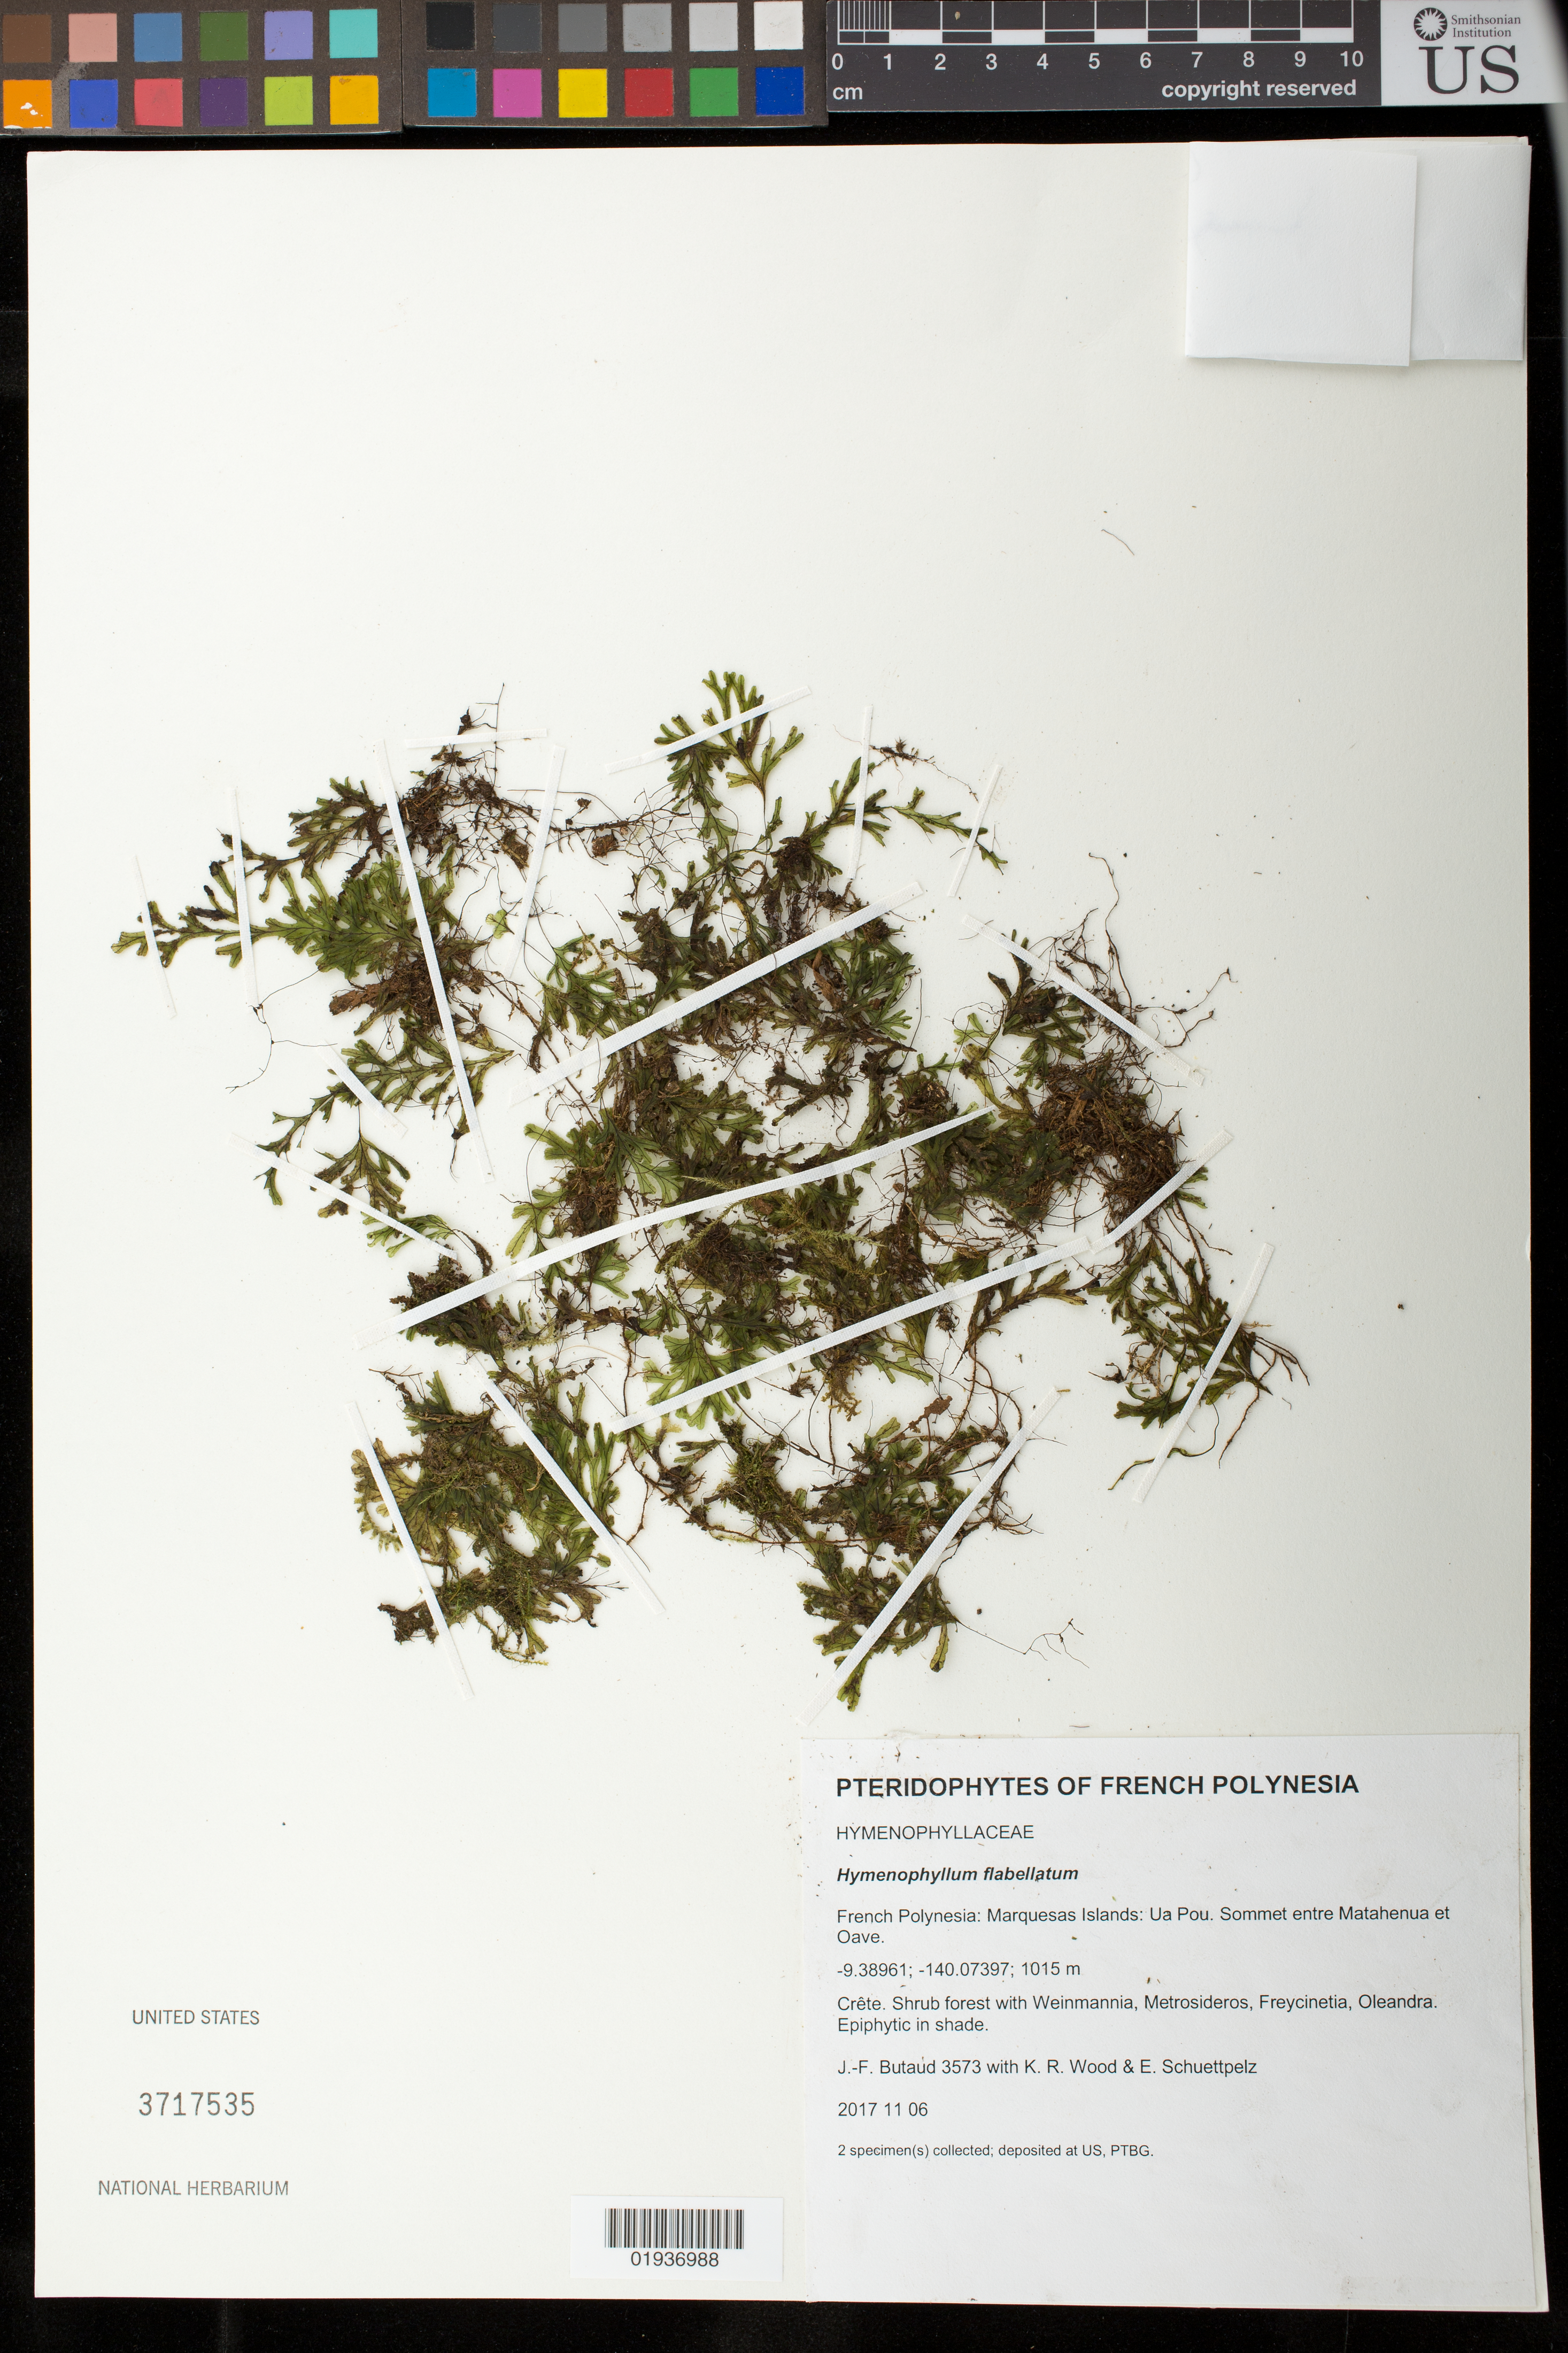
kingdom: Plantae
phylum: Tracheophyta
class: Polypodiopsida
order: Hymenophyllales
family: Hymenophyllaceae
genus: Hymenophyllum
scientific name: Hymenophyllum flabellatum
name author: Labill.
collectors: J.-F. Butaud, K. R. Wood & E. Schuettpelz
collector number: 3573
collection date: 2017-11-06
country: French Polynesia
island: Ua Pou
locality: Ua Pou, Sommet entre Matahenua et Oave.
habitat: Shrub forest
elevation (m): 1015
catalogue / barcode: US 3717535